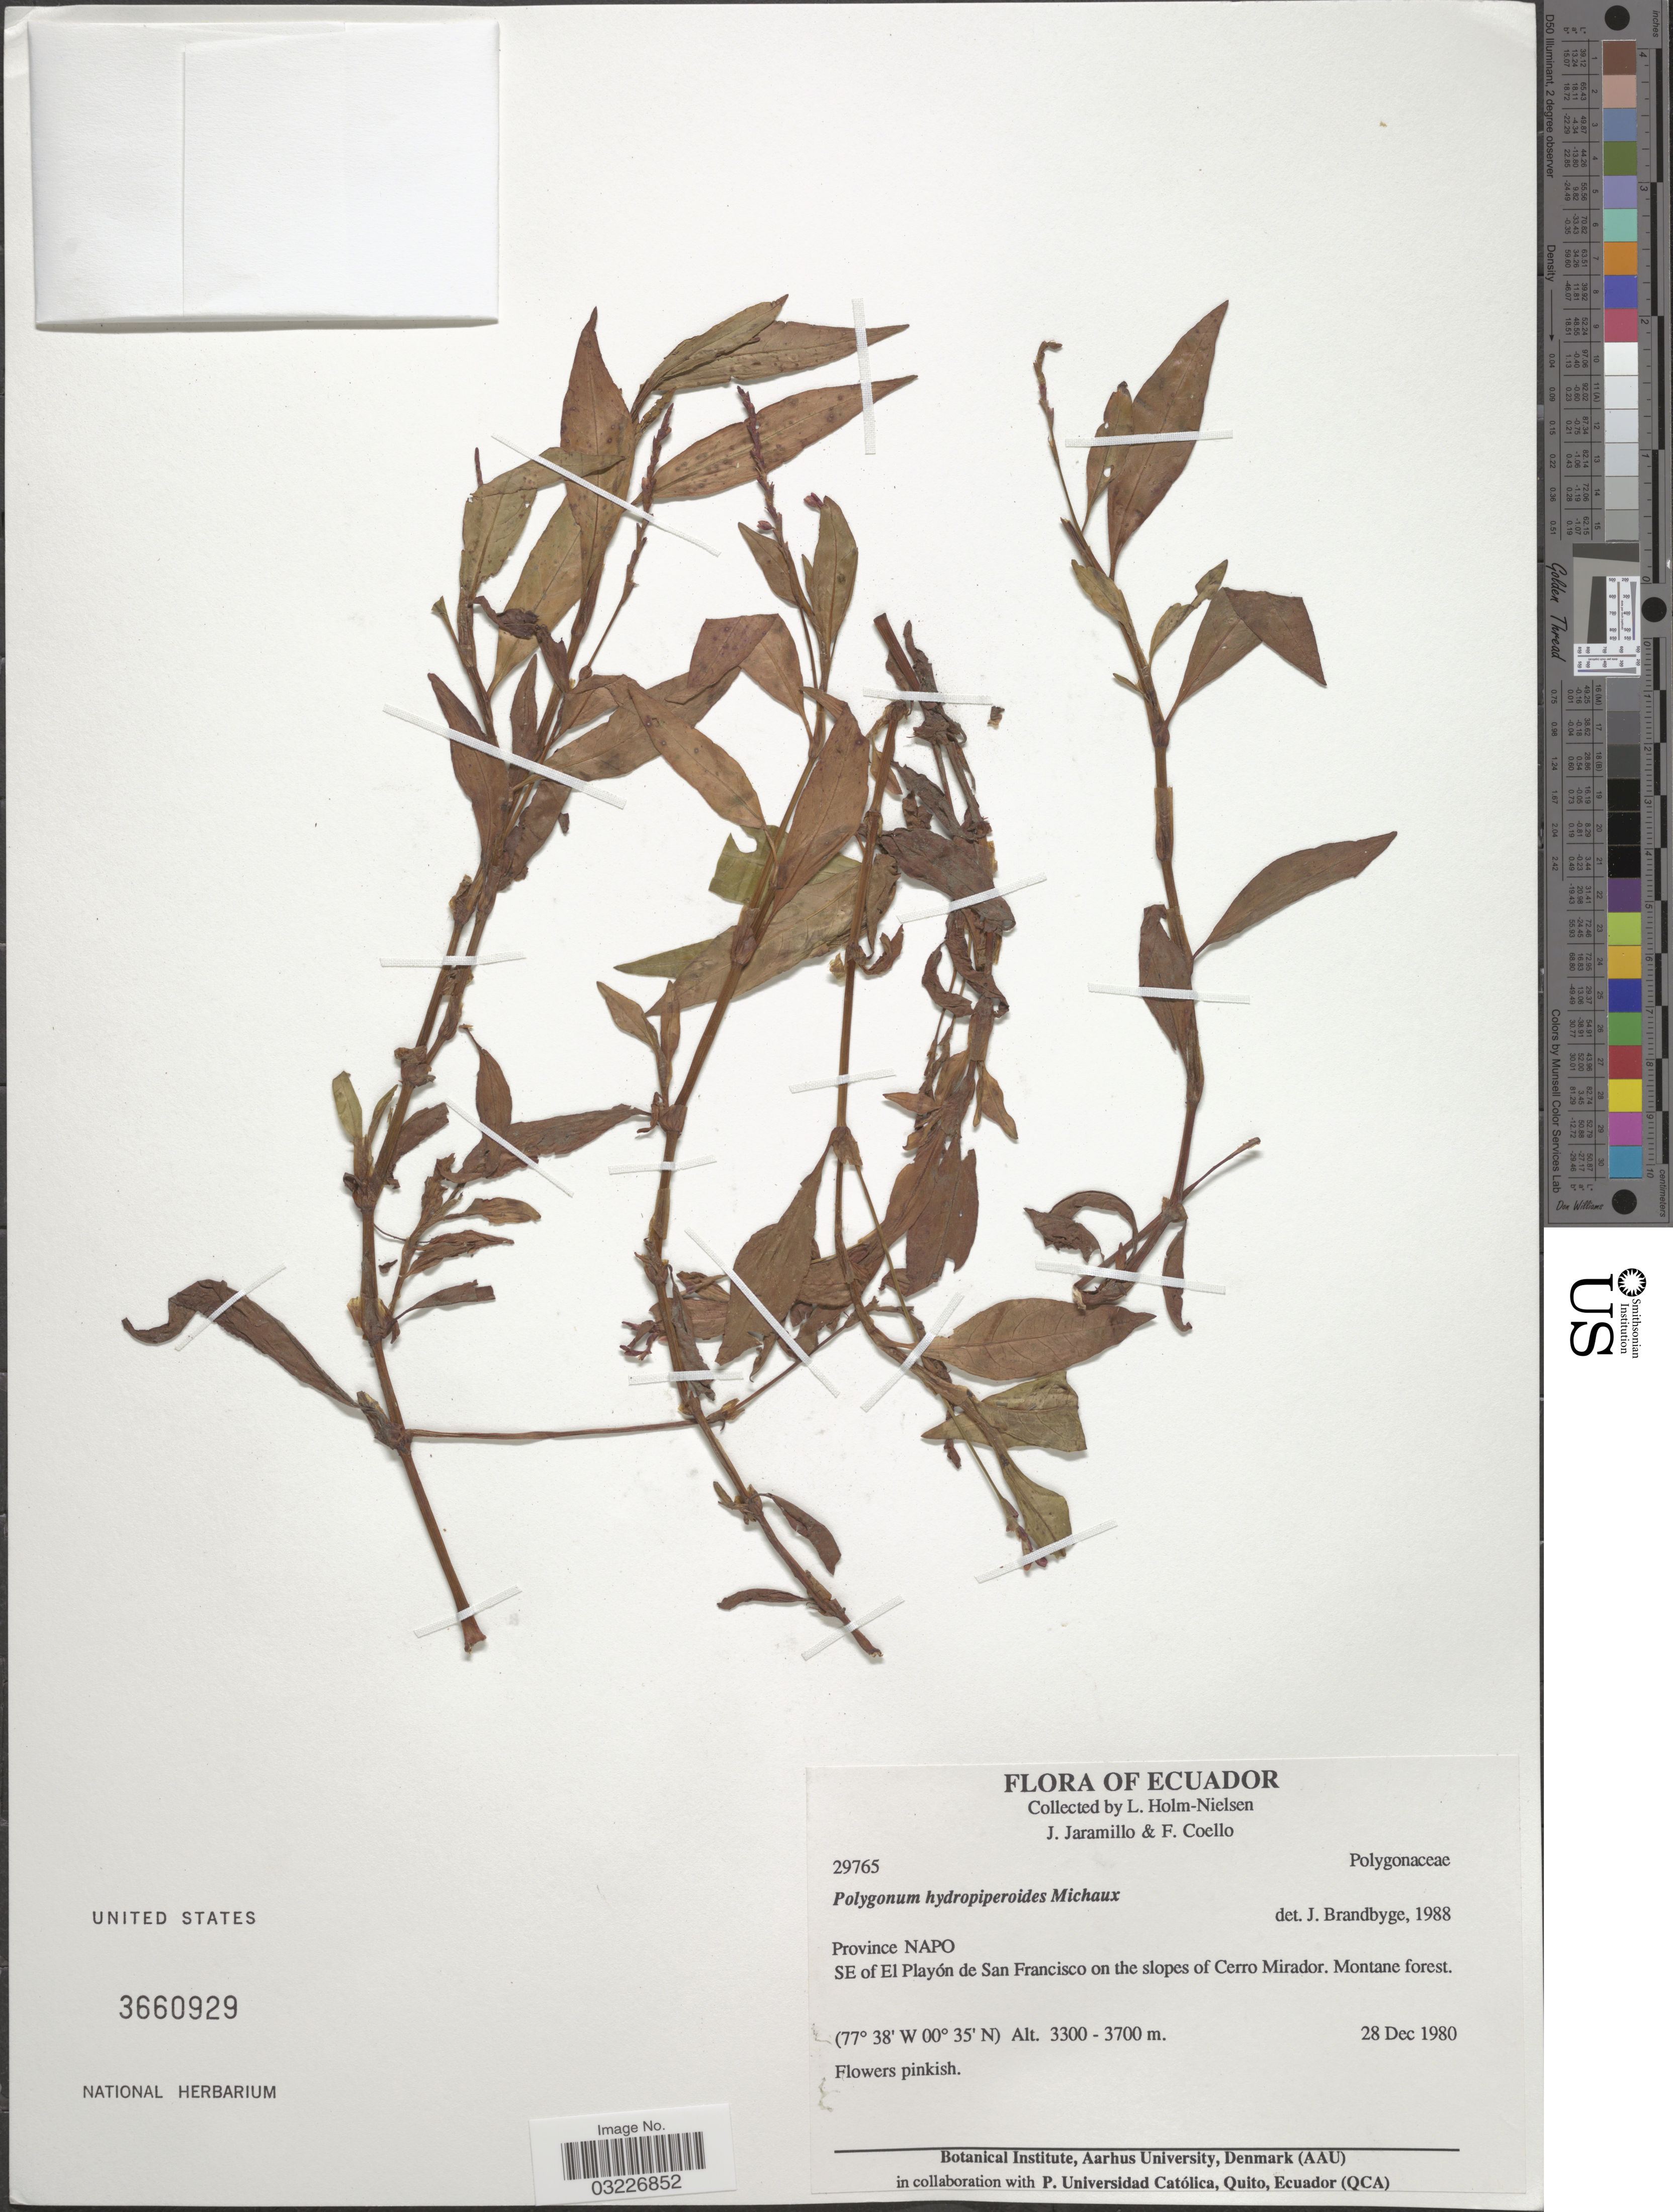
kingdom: Plantae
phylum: Tracheophyta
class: Magnoliopsida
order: Caryophyllales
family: Polygonaceae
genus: Polygonum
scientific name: Polygonum hydropiperoides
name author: Michx.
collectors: L. Holm-Nielsen, J. Jaramillo & F. Coello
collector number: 29765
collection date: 1980-12-28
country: Ecuador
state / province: Napo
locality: SE of El Playón de San Francisco on the slopes of Cerro Mirador.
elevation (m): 3300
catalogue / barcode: US 3660929